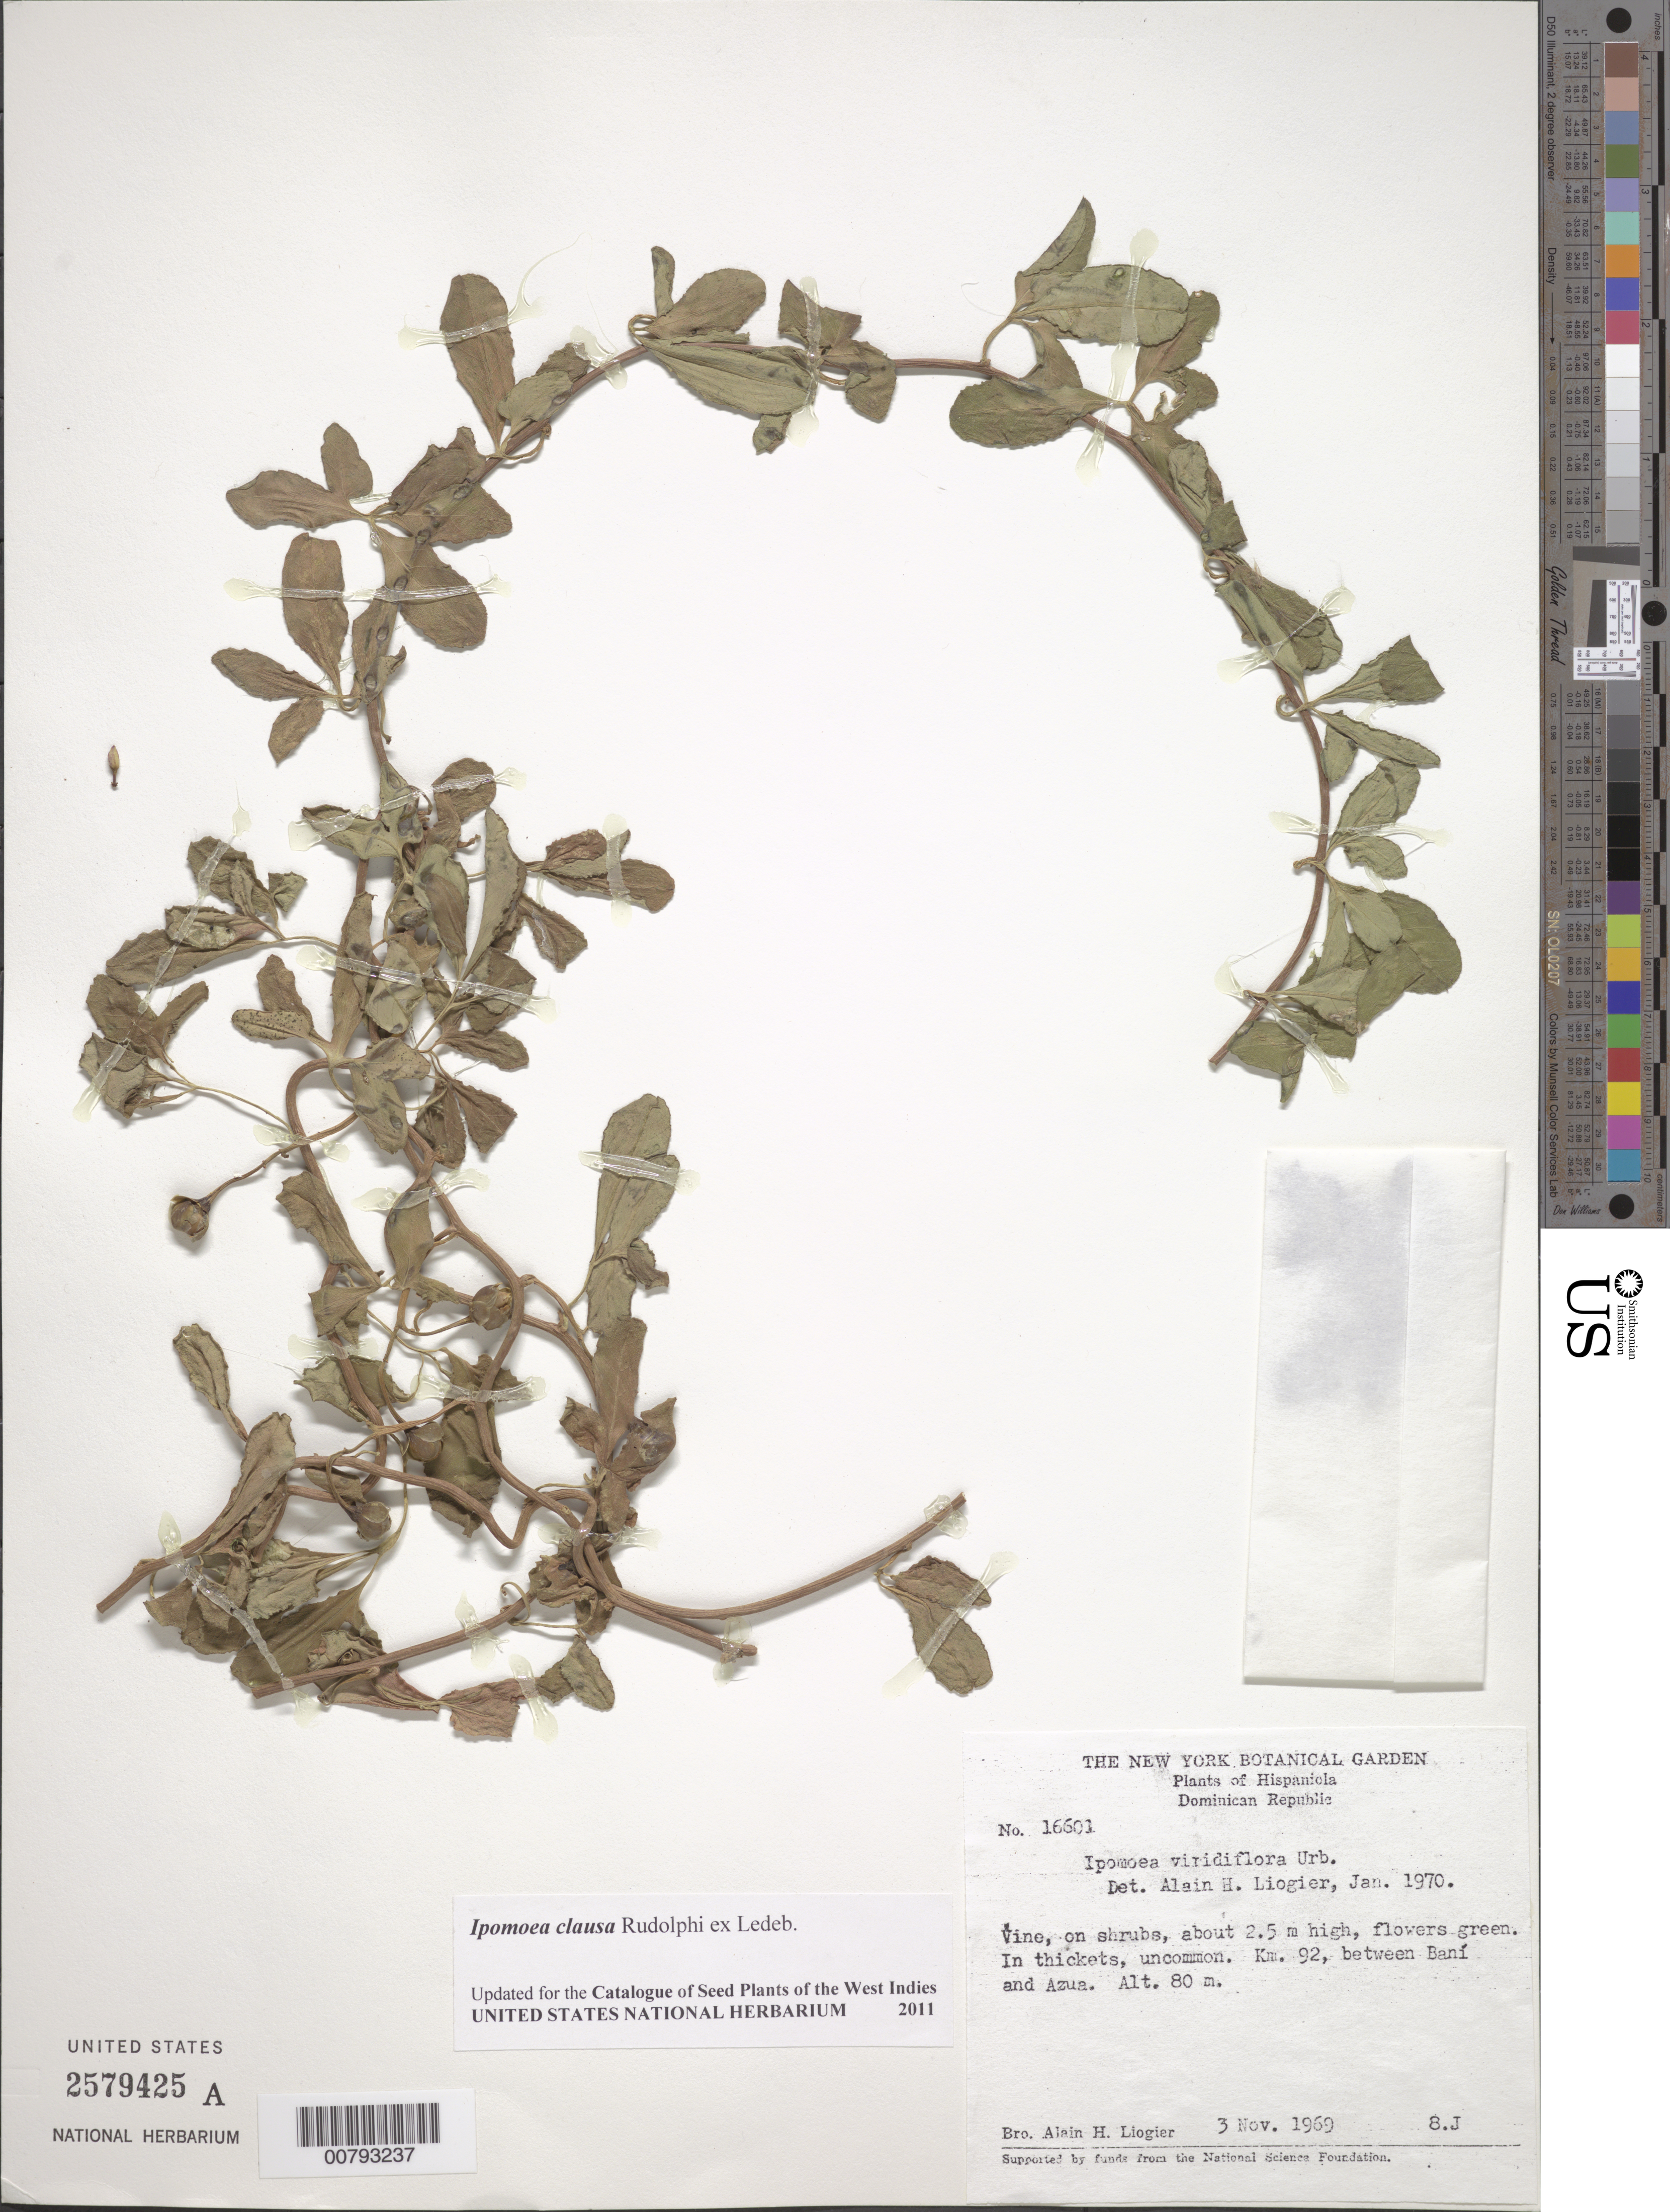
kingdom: Plantae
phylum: Tracheophyta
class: Magnoliopsida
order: Solanales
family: Convolvulaceae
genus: Ipomoea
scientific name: Ipomoea viridiflora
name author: Urb.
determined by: Liogier, Alain H.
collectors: A. H. Liogier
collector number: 16601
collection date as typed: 03 Nov 1969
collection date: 1969-11-03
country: Dominican Republic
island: Hispaniola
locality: Km. 92, between Baní and Azua.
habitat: In thickets.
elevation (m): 80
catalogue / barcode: US 2579425A